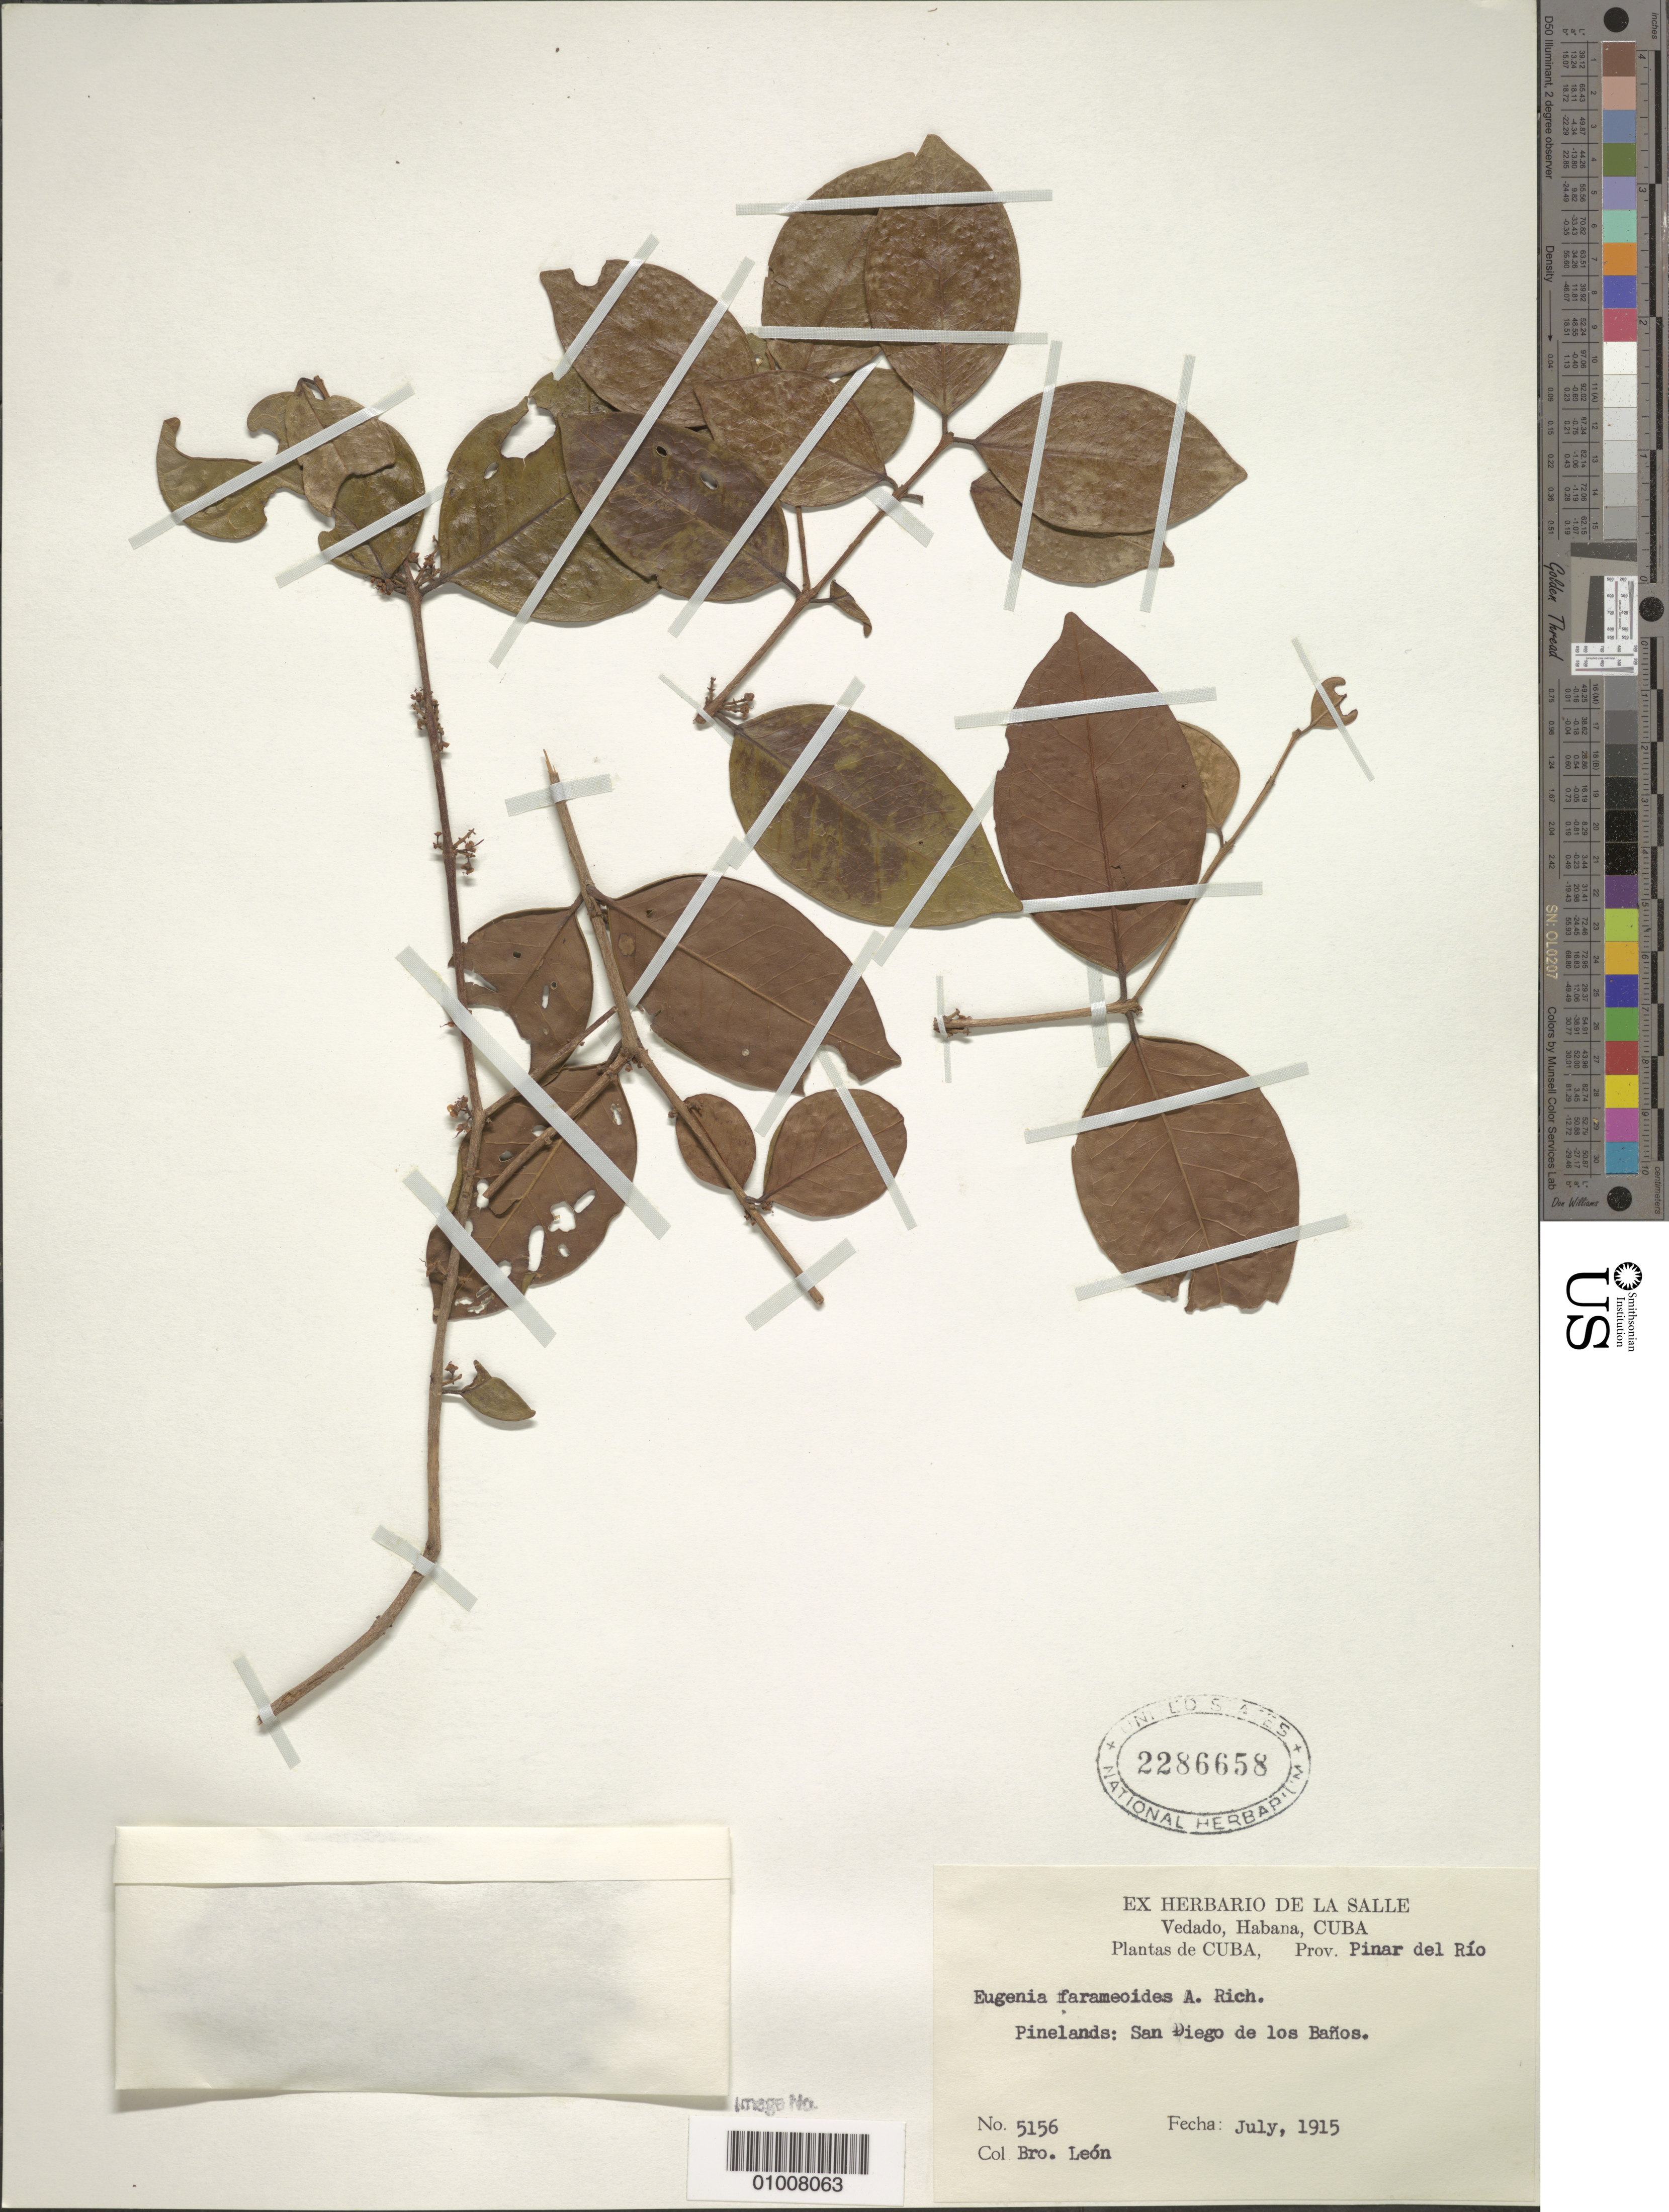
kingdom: Plantae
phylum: Tracheophyta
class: Magnoliopsida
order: Myrtales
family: Myrtaceae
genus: Eugenia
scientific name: Eugenia farameoides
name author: A. Rich.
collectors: Bro. León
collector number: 5156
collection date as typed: Jul 1915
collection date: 1915-07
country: Cuba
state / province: Pinar del Rio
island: Cuba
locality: Pinelands: San Diego de los Baños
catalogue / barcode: US 2286658